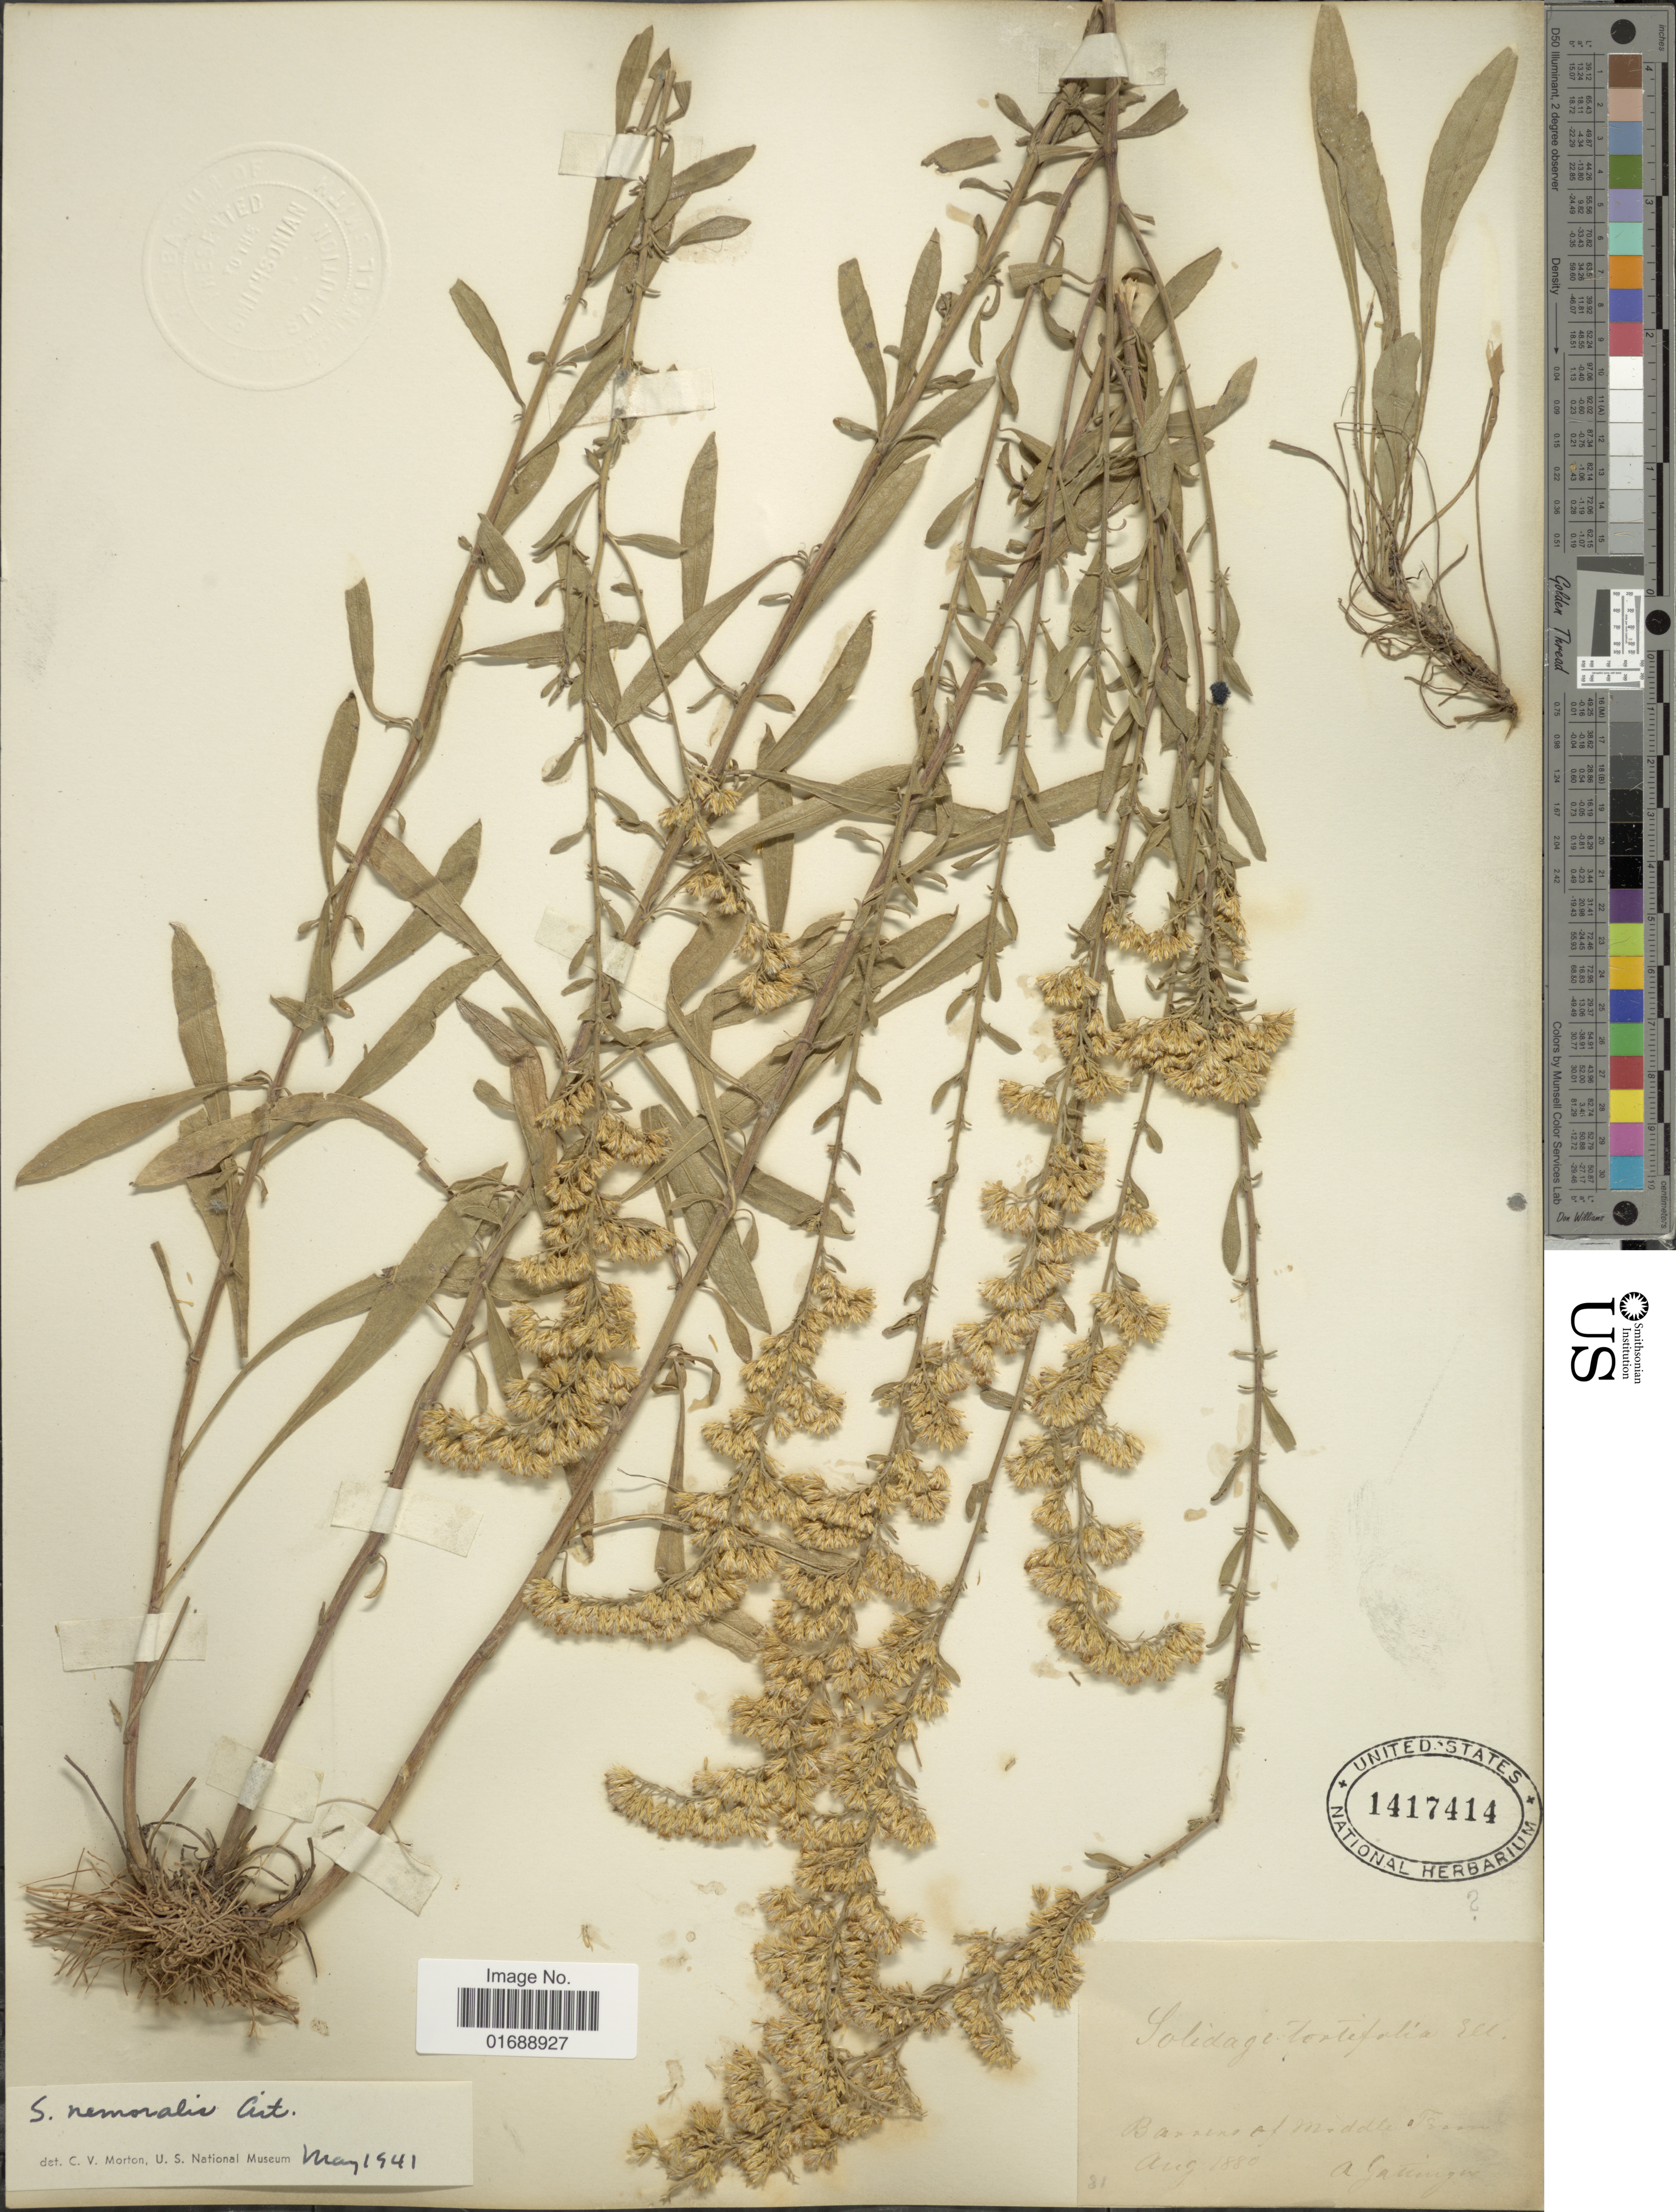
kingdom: Plantae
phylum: Tracheophyta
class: Magnoliopsida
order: Asterales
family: Asteraceae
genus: Solidago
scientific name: Solidago nemoralis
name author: Aiton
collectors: A. Gattinger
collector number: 31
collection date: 1880-08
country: United States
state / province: Tennessee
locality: Barrens of Middle Tenn.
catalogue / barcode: US 1417414